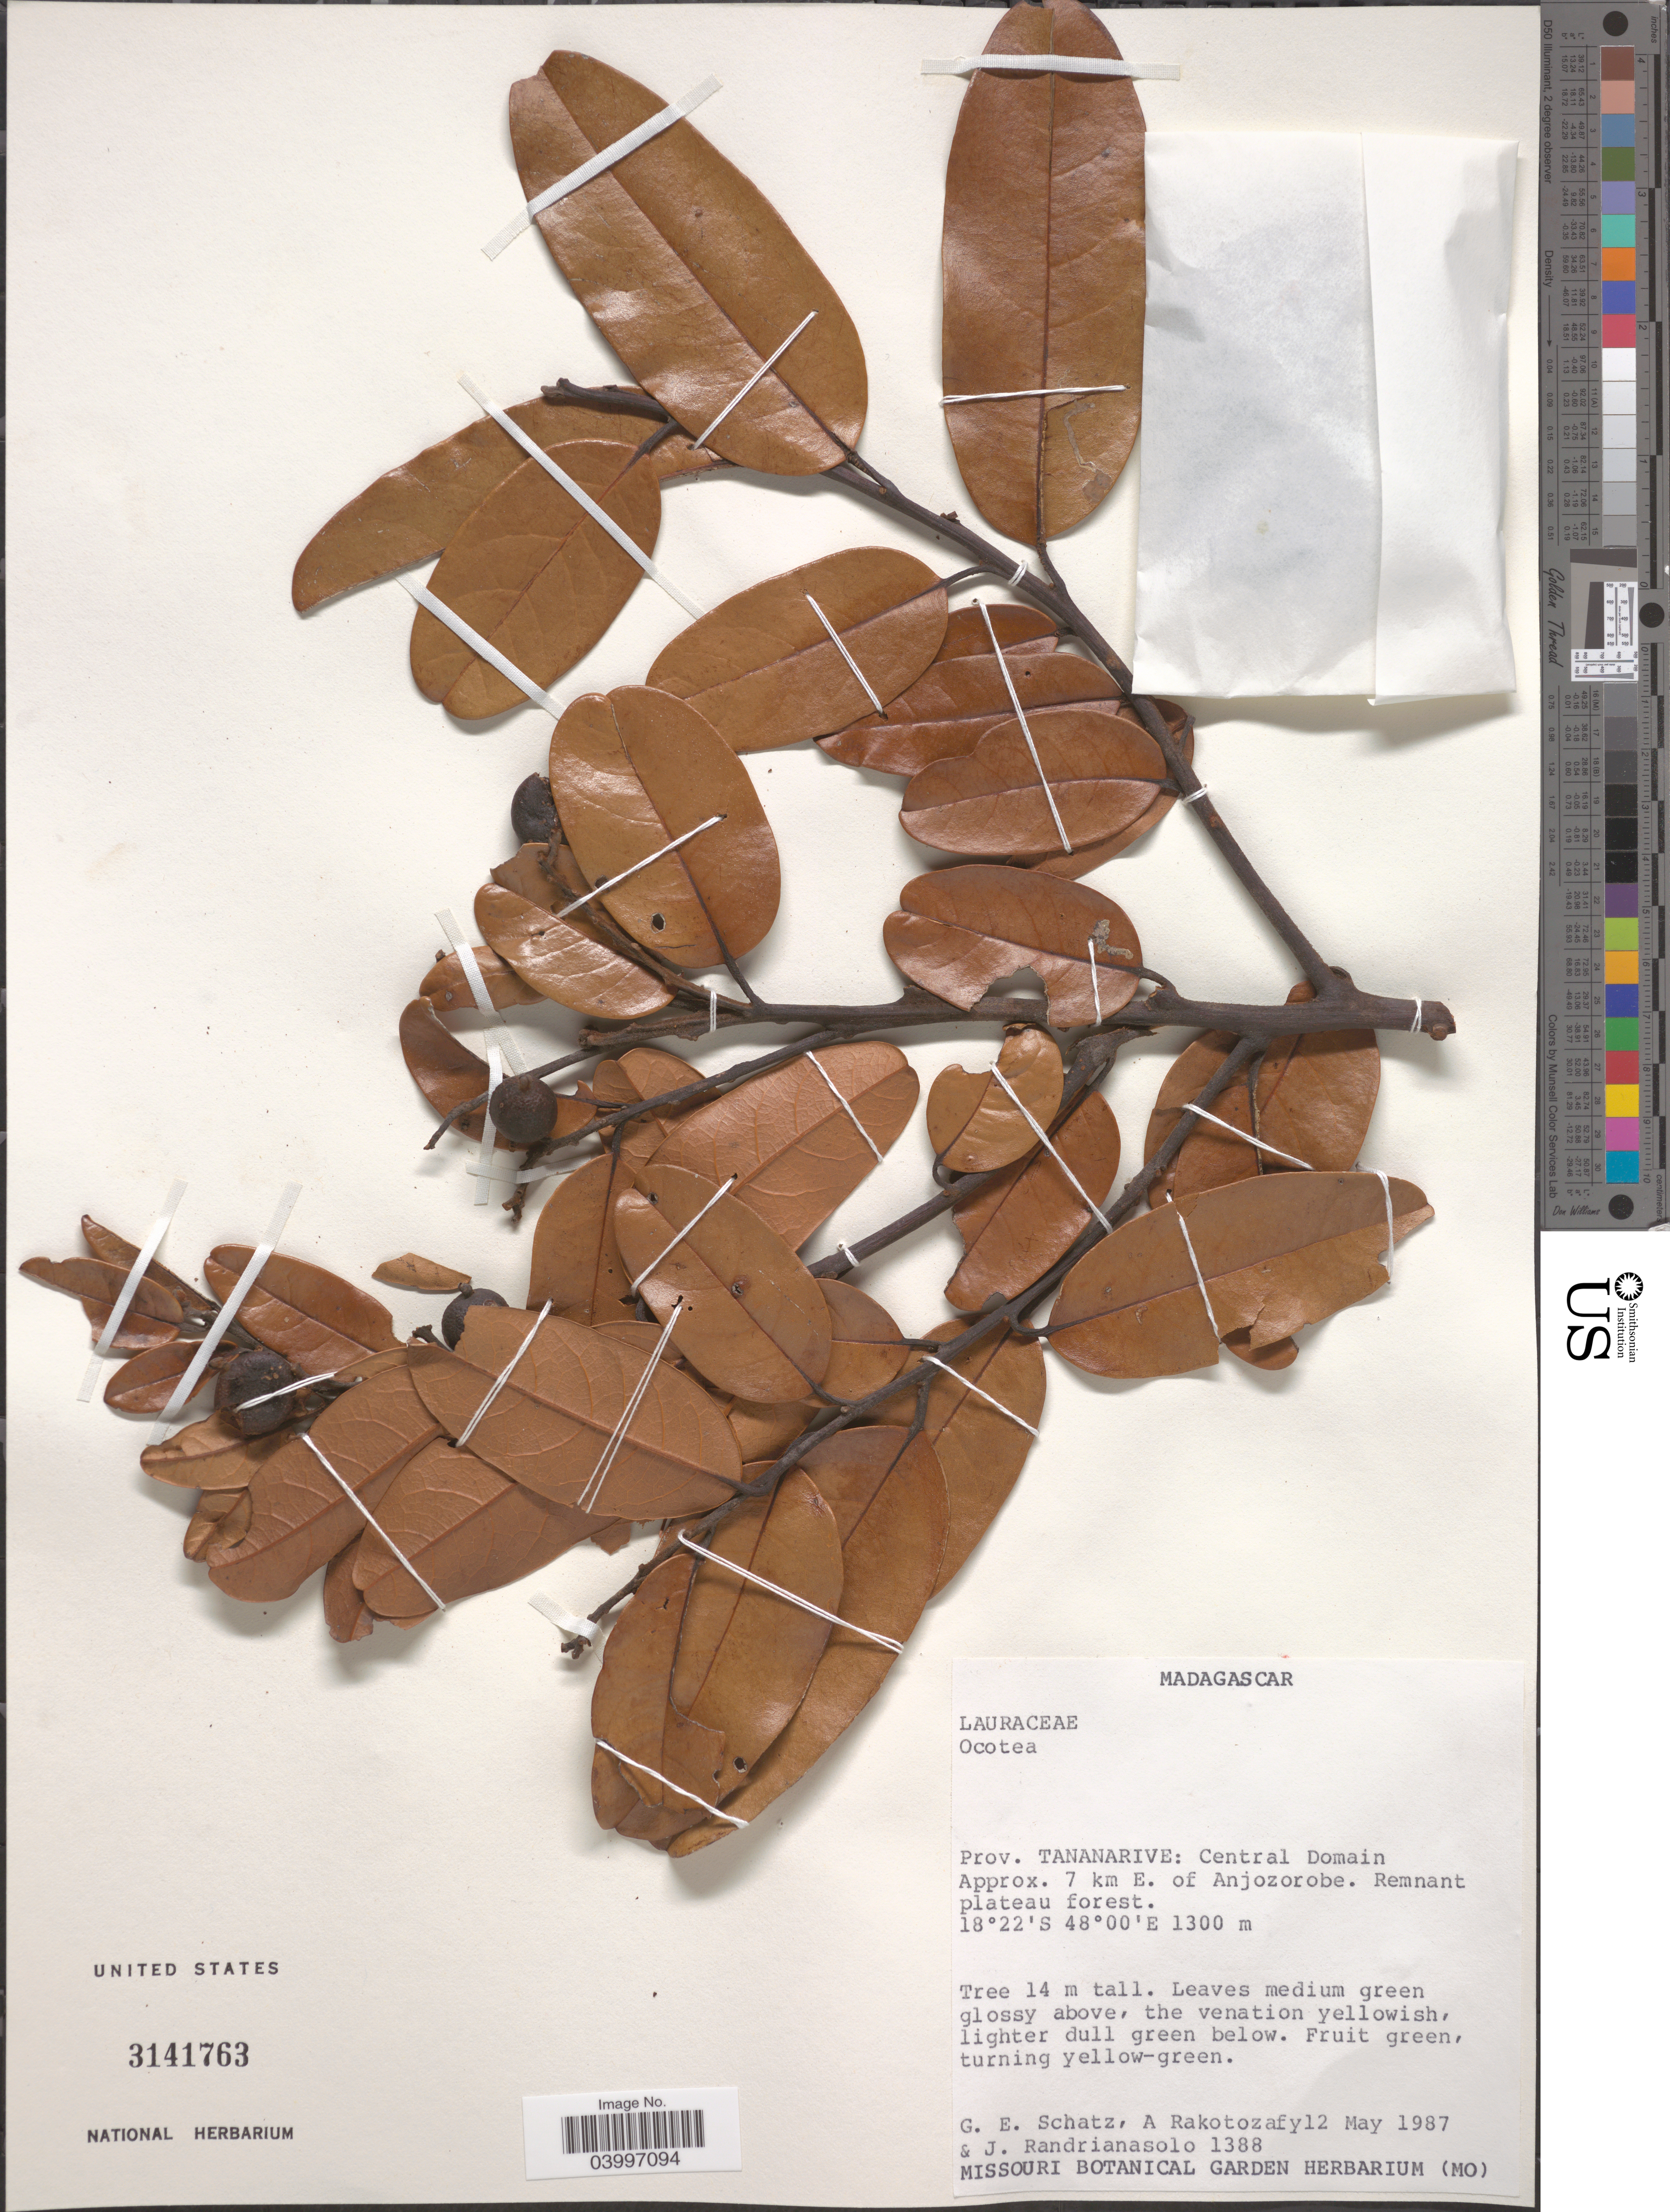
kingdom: Plantae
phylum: Tracheophyta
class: Magnoliopsida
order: Laurales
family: Lauraceae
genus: Ocotea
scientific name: Ocotea sp.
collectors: G. Schatz, A. Rakotozafy & J. Randrianasolo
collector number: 1388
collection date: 1987-05-12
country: Madagascar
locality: Prov. Tananarive: Central Domain Approx. 7 km E. of Anjozorobe.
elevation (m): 1300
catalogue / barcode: US 3141763